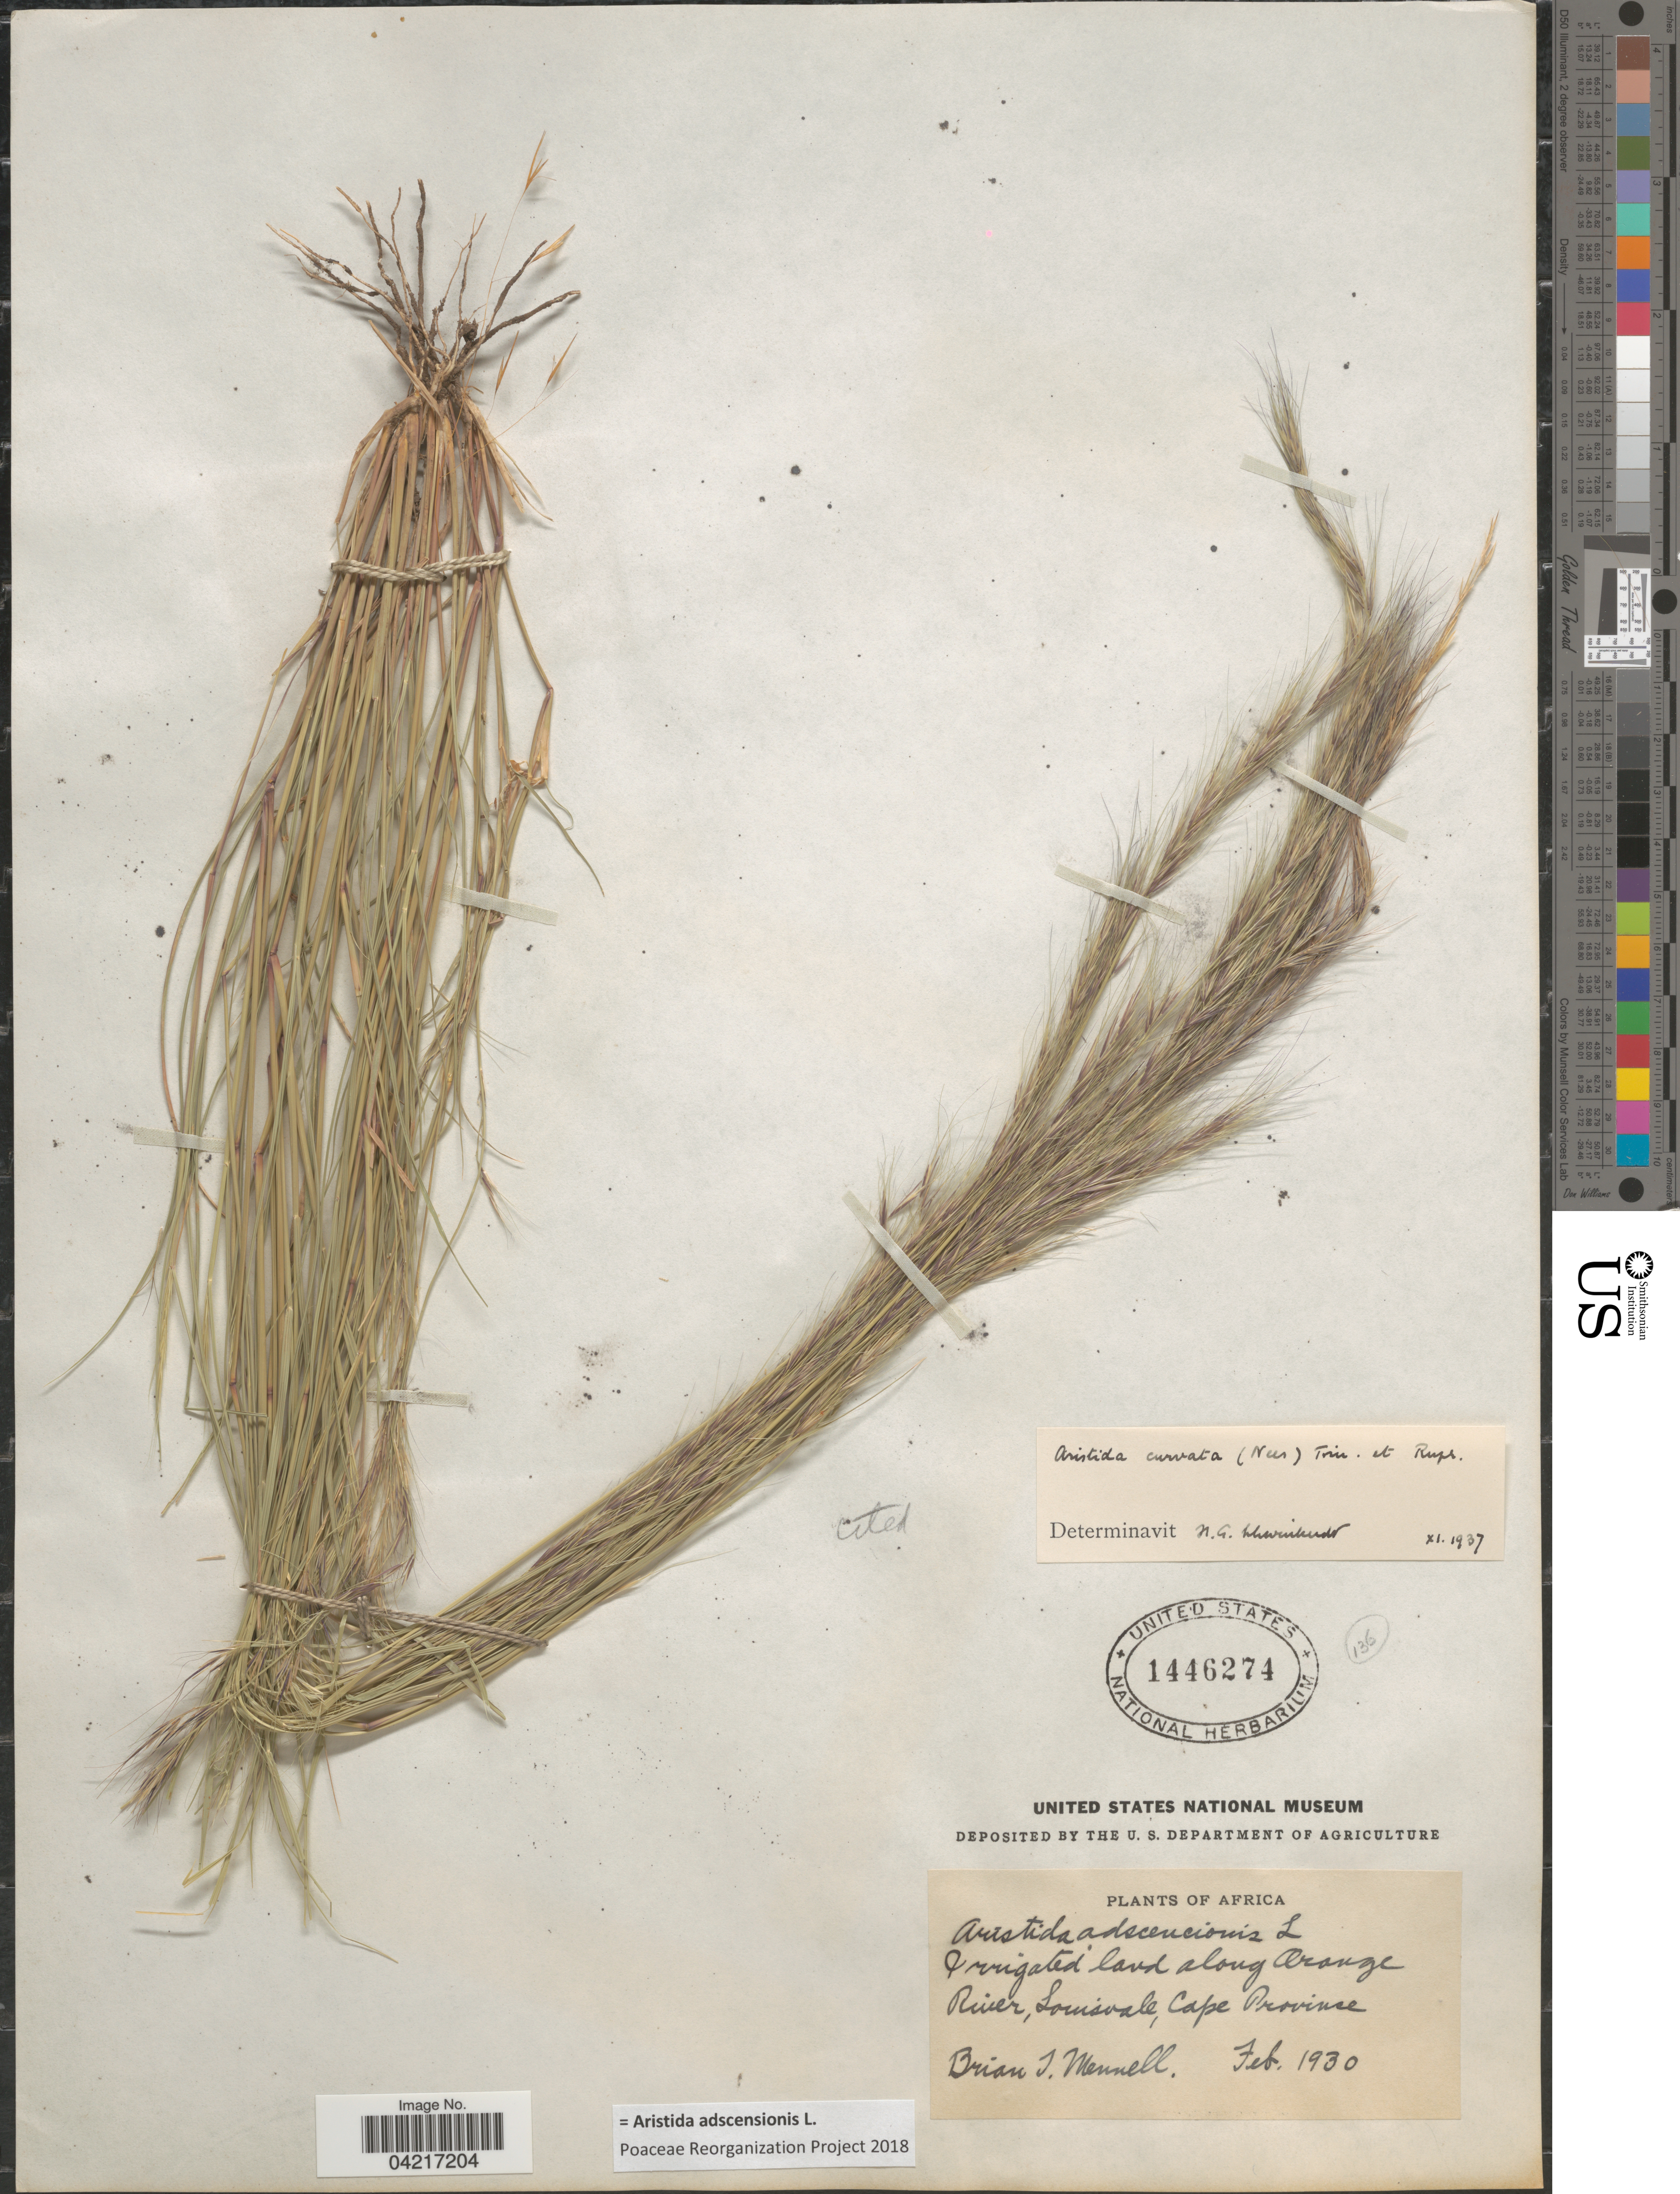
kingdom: Plantae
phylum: Tracheophyta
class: Liliopsida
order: Poales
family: Poaceae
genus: Aristida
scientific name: Aristida adscensionis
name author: L.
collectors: B. Mennell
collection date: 1930-02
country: South Africa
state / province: Northern Cape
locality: Irrigated land along Orange River, Louisvale.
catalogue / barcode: US 1446274